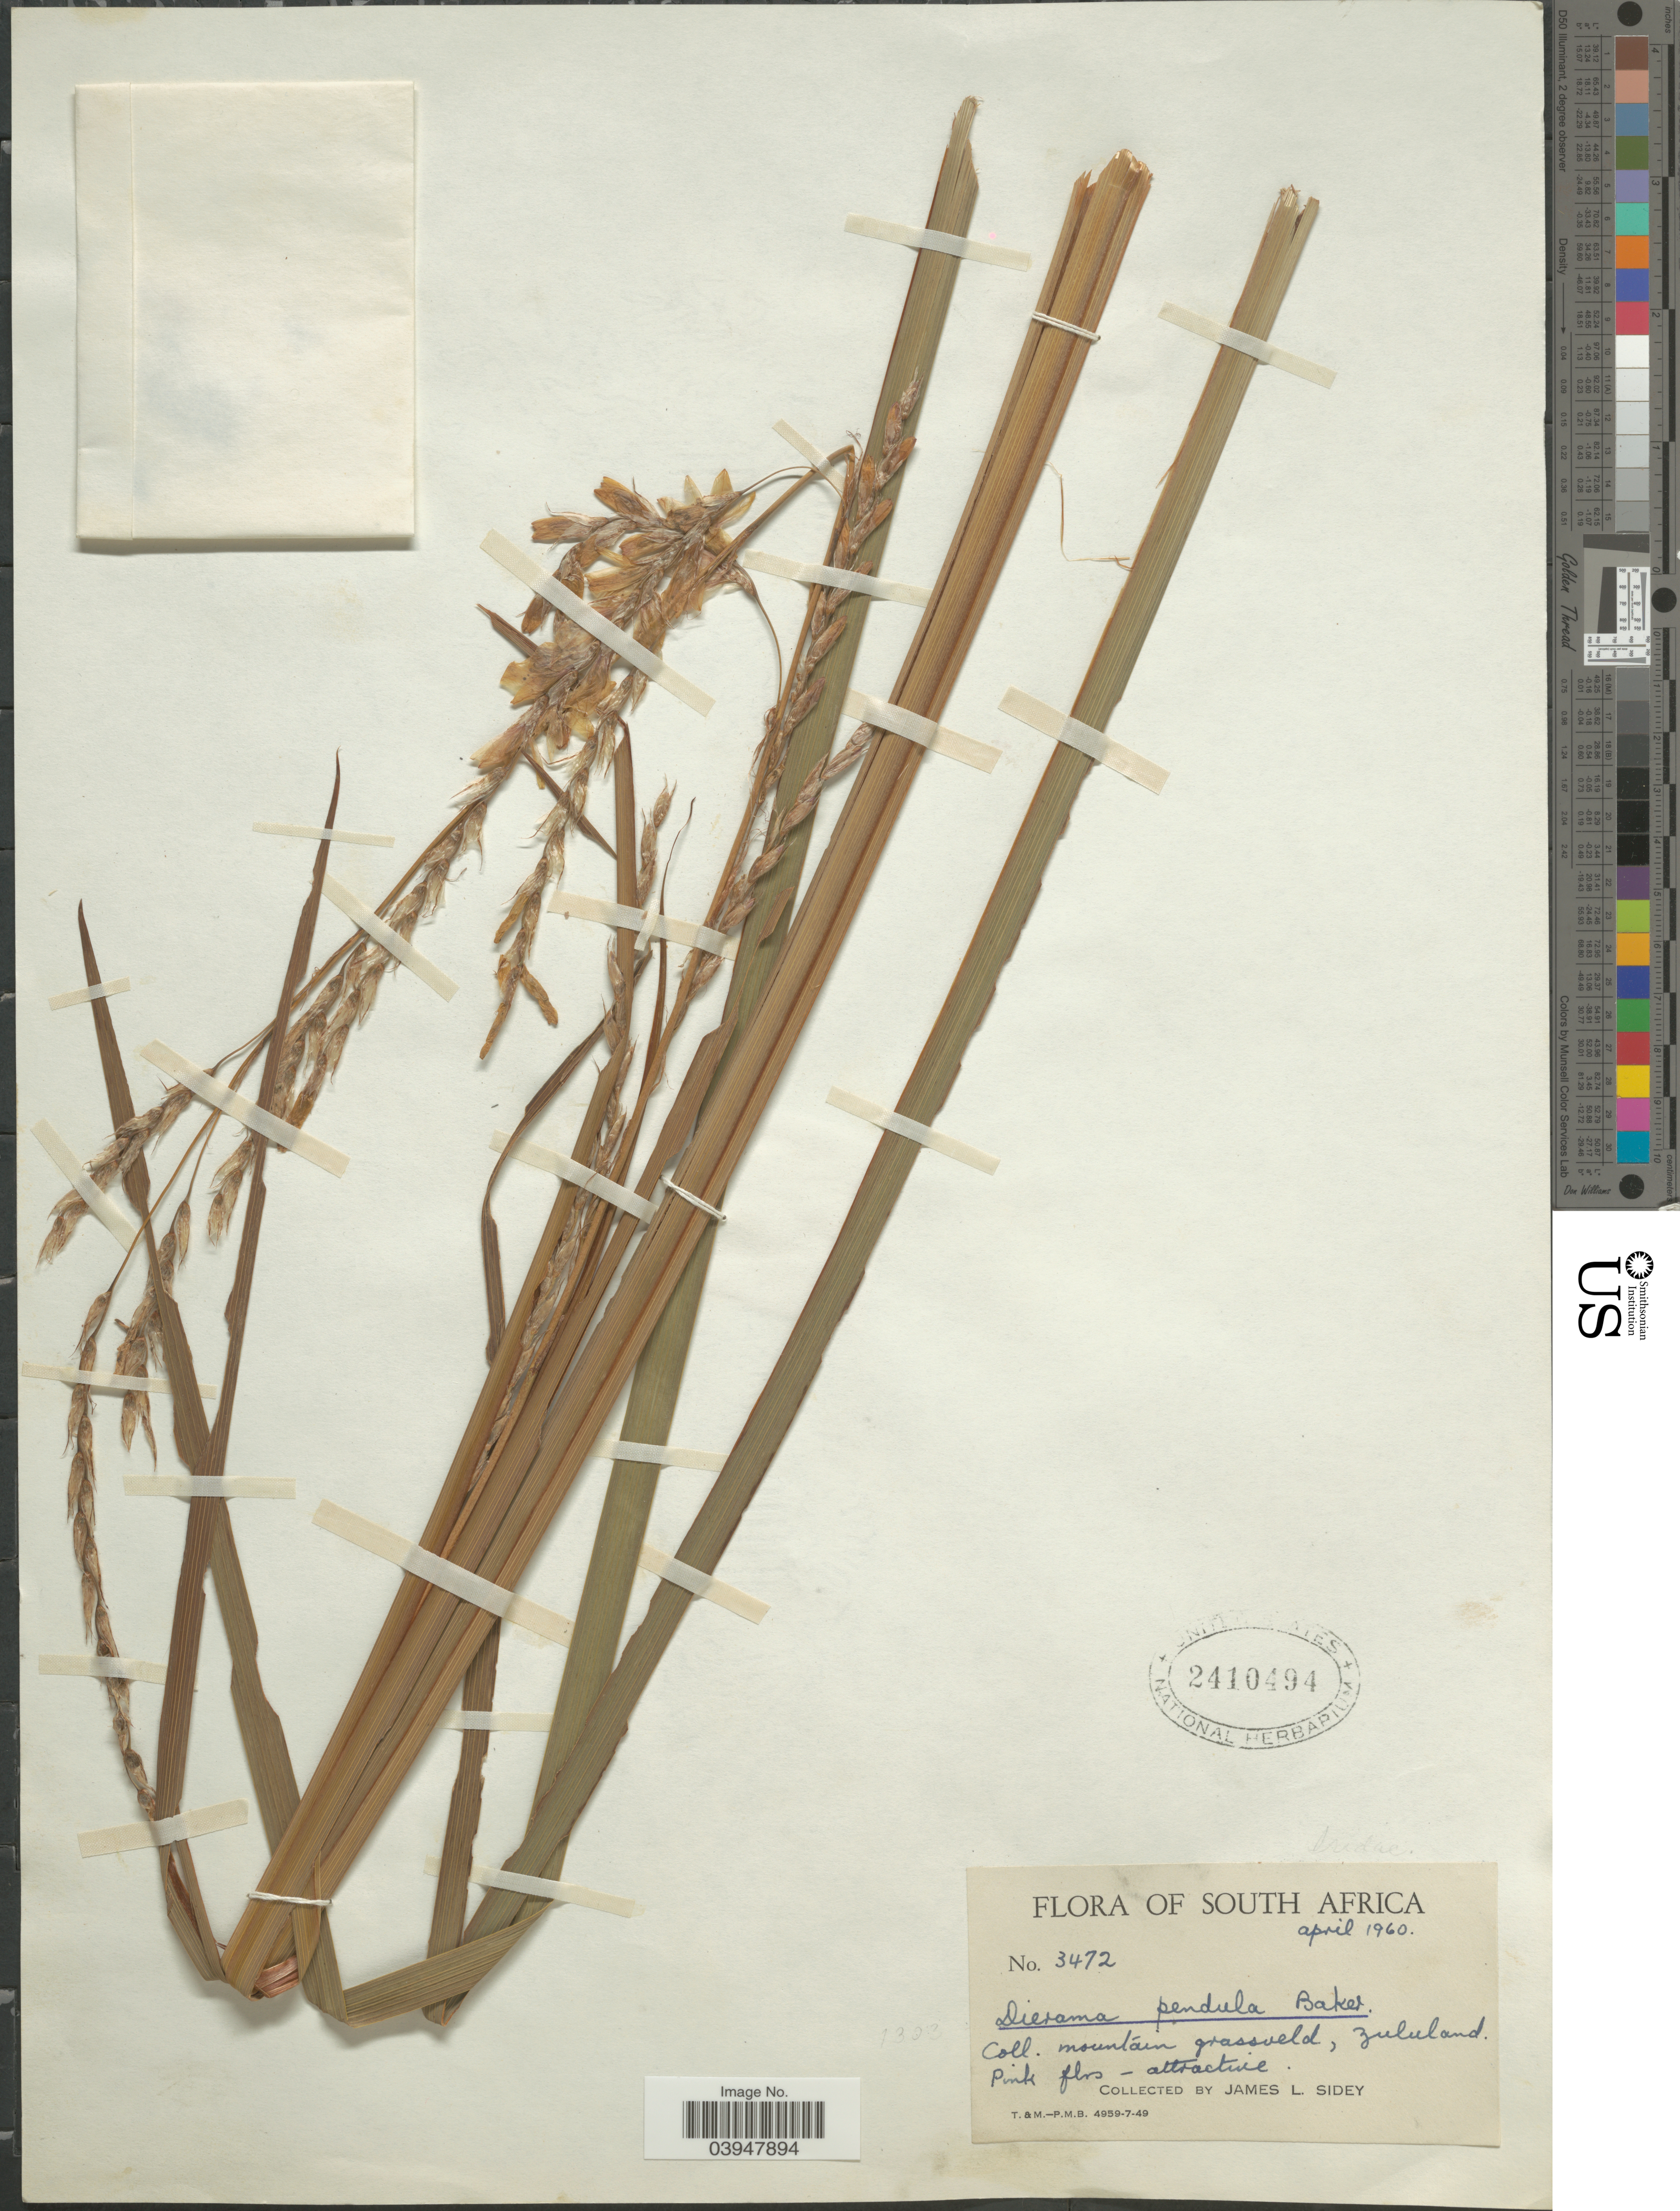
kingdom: Plantae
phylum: Tracheophyta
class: Liliopsida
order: Asparagales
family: Iridaceae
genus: Dierama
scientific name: Dierama pendulum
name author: Baker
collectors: J. L. Sidey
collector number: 3472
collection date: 1960-04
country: South Africa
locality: Mountain grassveld, Zululand.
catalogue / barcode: US 2410494